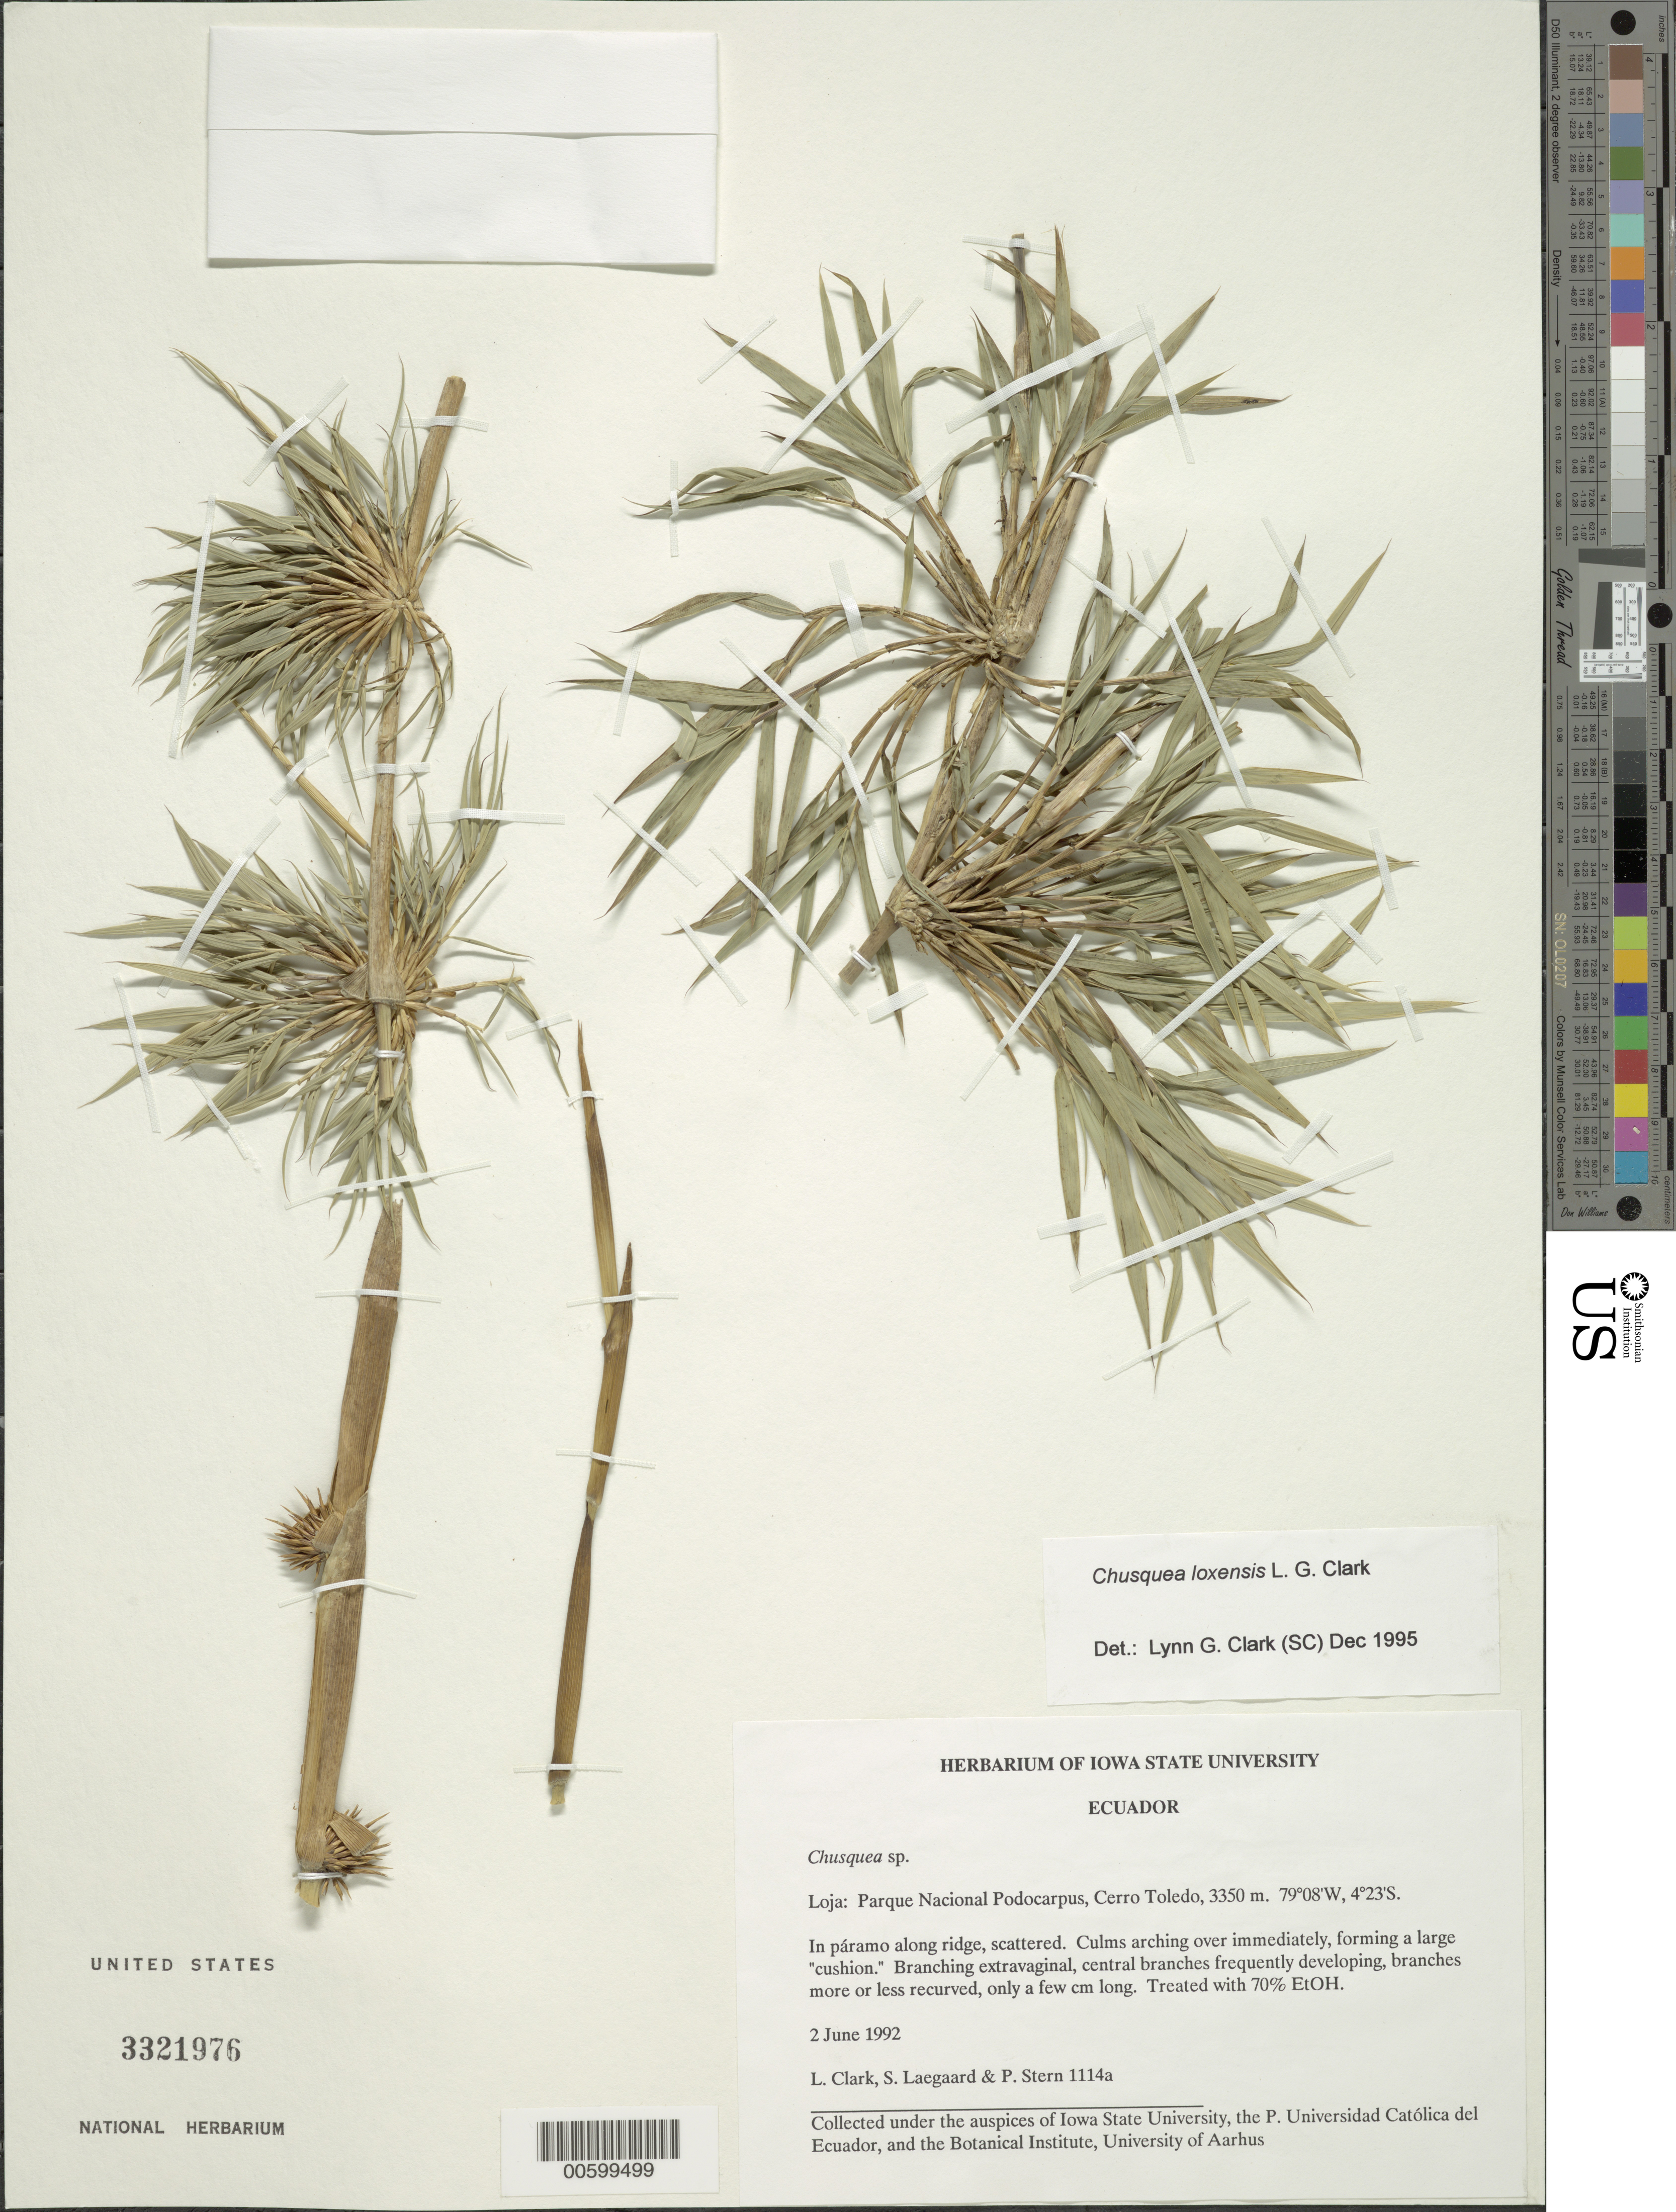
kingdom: Plantae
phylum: Tracheophyta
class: Liliopsida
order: Poales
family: Poaceae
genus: Chusquea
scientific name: Chusquea loxensis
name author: L.G. Clark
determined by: Clark, Lynn G., (ISC), Iowa State University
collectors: L. G. Clark, S. Lægaard & P. Stern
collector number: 1114a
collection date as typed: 02 Jun 1992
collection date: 1992-06-02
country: Ecuador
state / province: Loja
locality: Parque Nacional Podocarpus, Cerro Toledo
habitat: In páramo along ridge, scattered.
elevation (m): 3350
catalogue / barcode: US 3321976